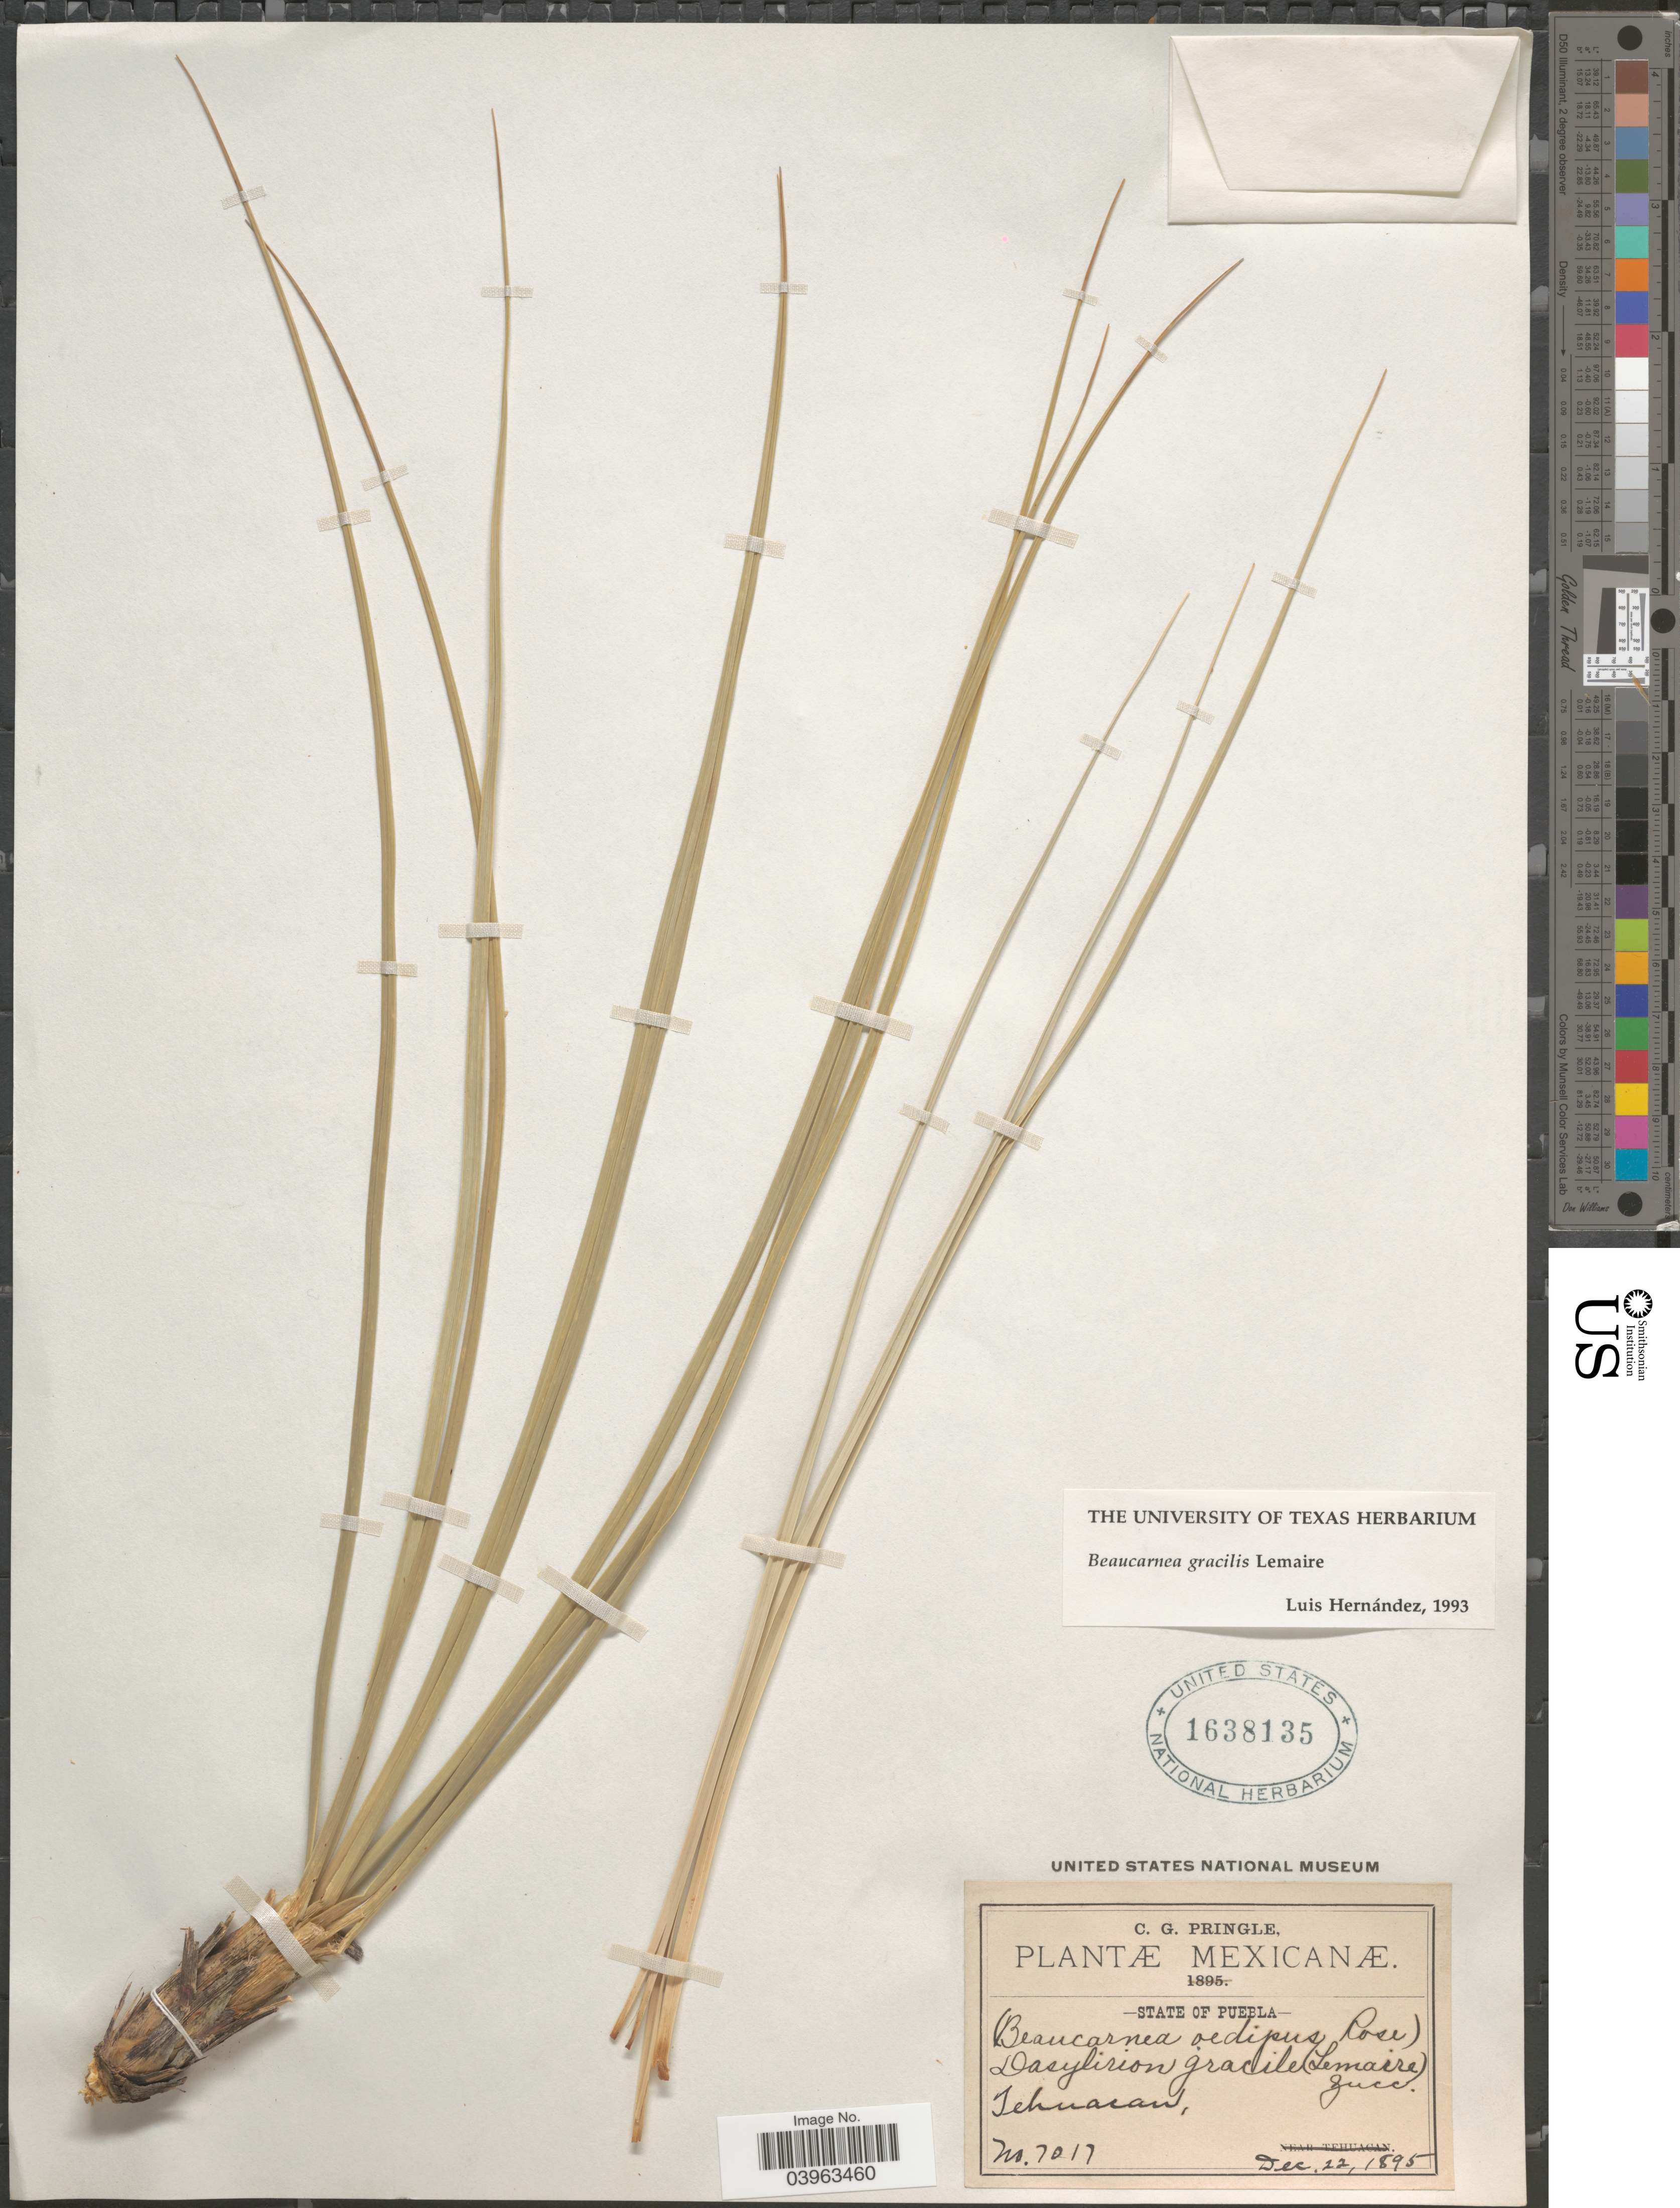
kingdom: Plantae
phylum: Tracheophyta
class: Liliopsida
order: Asparagales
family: Asparagaceae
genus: Dasylirion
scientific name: Dasylirion graminifolium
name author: (Zucc.) Zucc.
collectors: C. G. Pringle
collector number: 7017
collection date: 1895-12-22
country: Mexico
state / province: Puebla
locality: Tehuacan.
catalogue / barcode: US 1638135